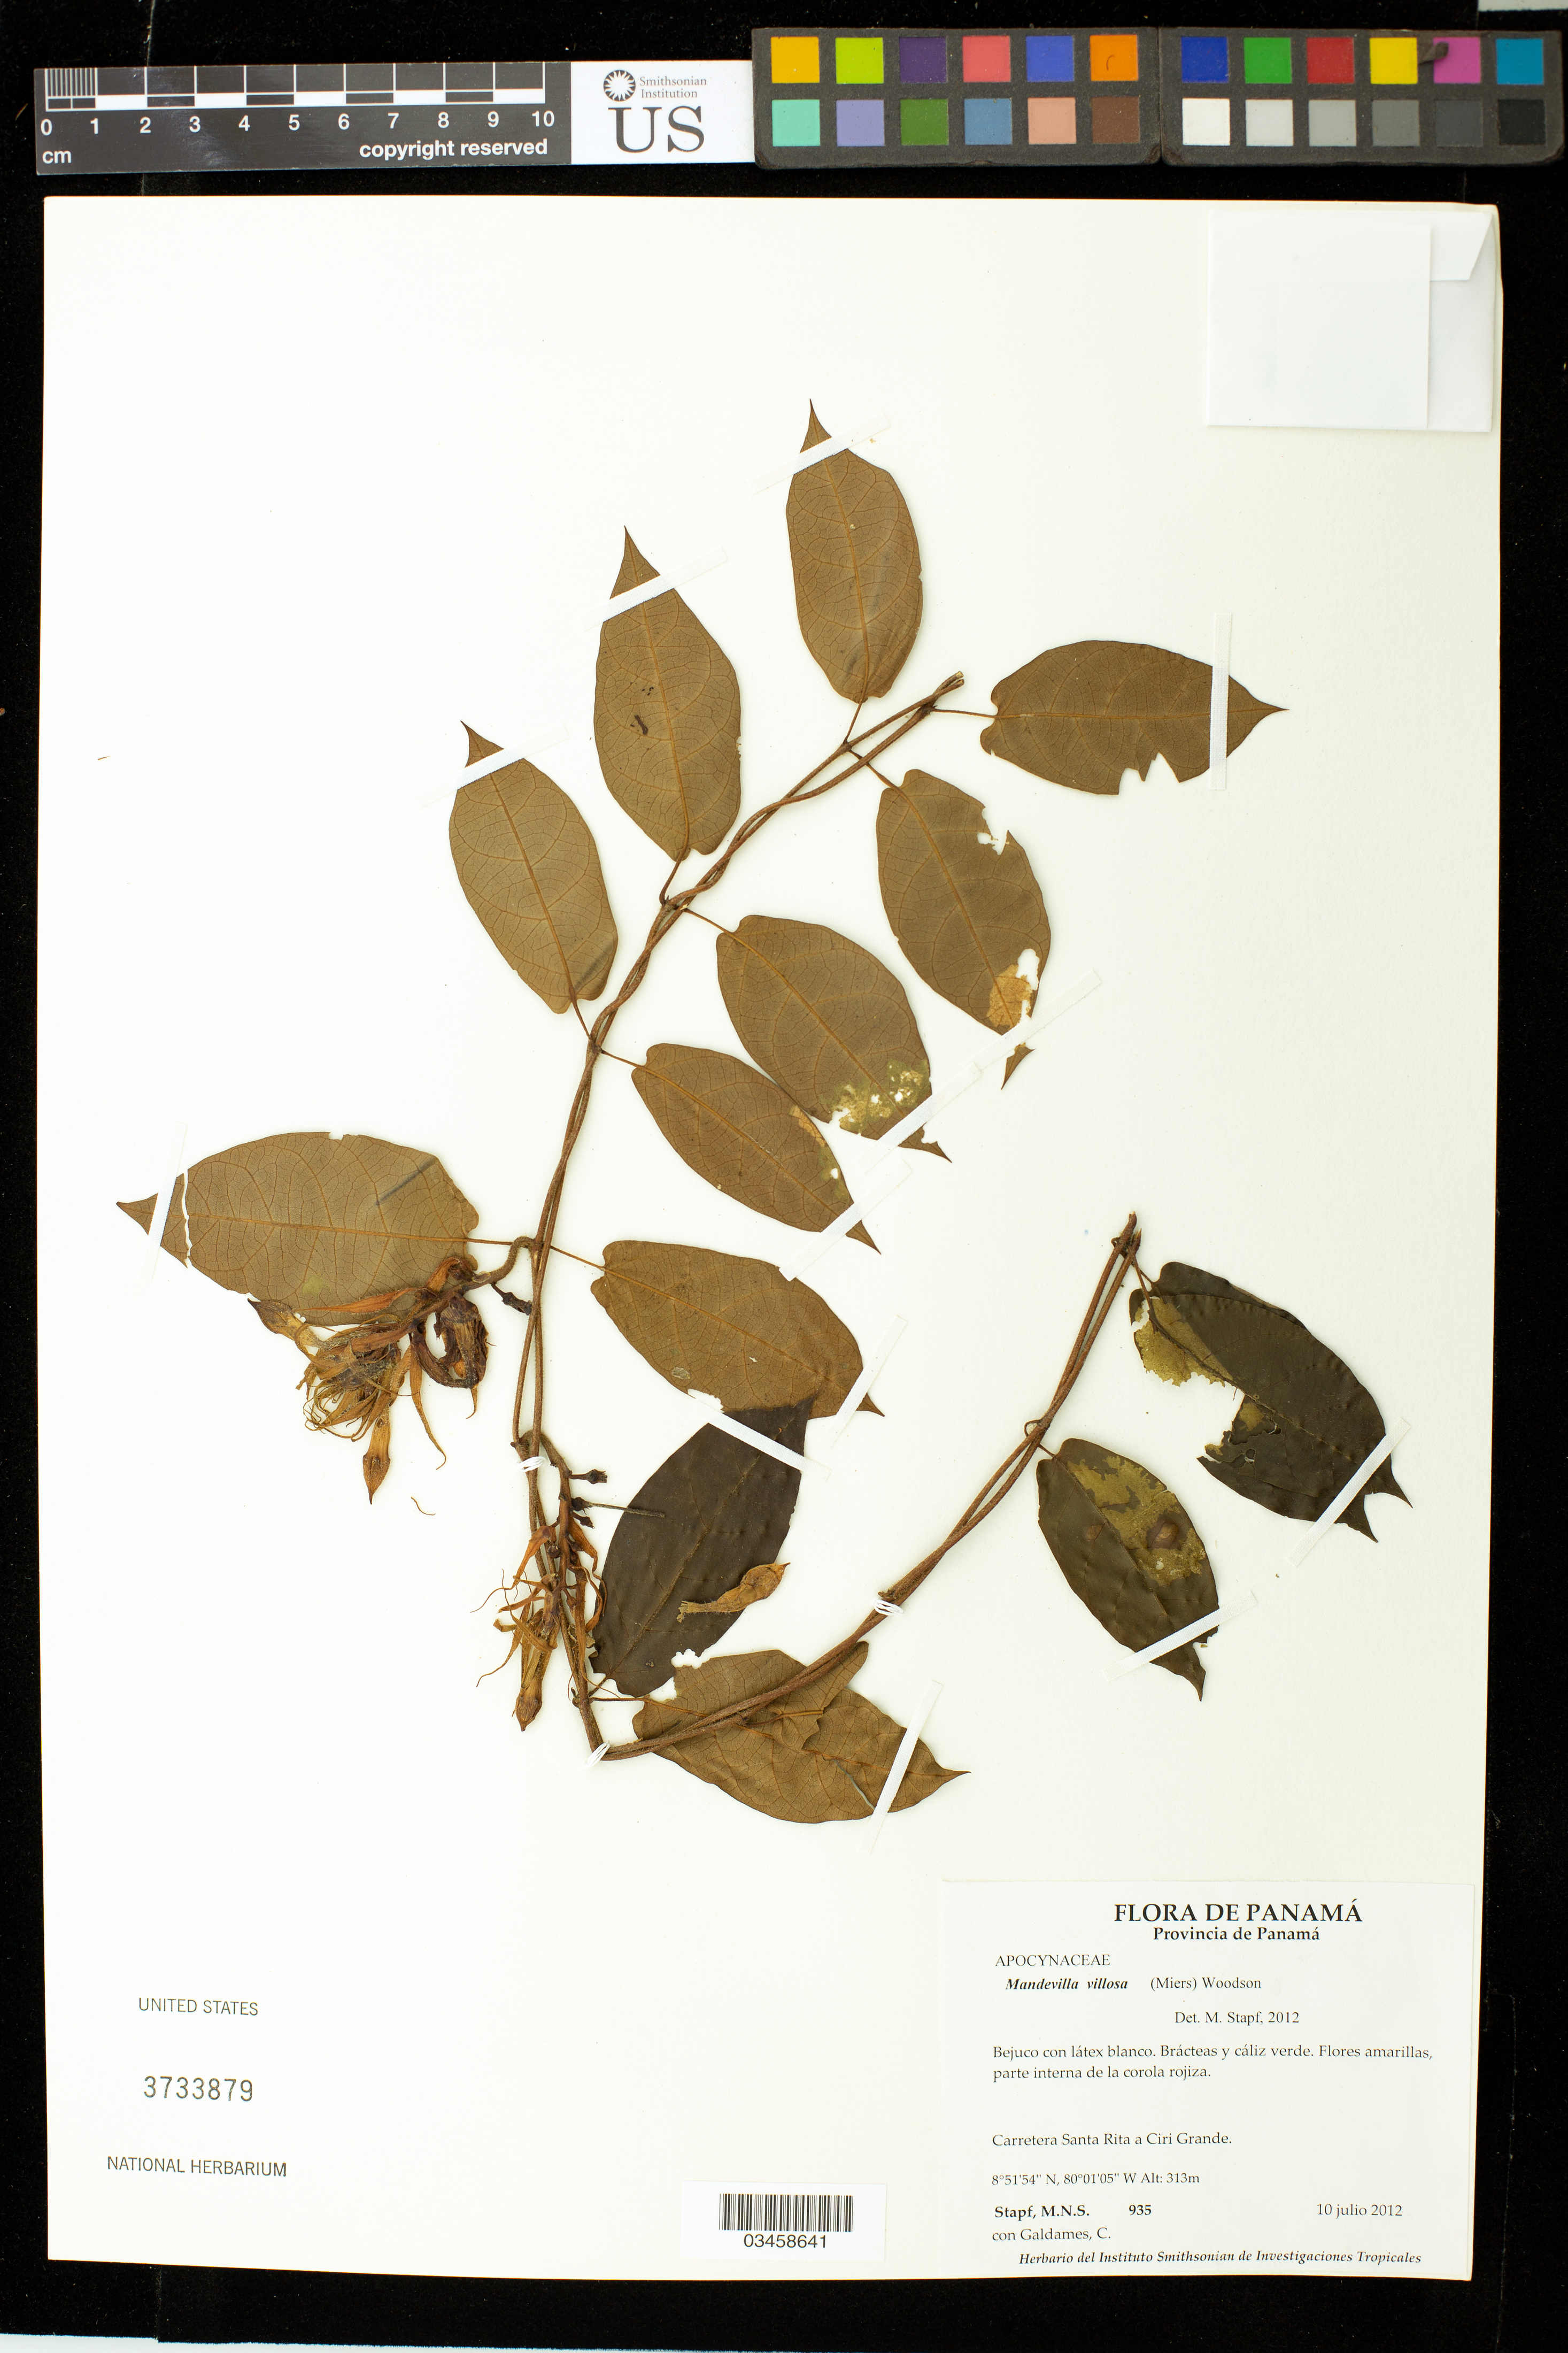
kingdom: Plantae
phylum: Tracheophyta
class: Magnoliopsida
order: Gentianales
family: Apocynaceae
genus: Mandevilla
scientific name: Mandevilla villosa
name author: (Miers) Woodson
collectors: M. Stapf & C. Galdames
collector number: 935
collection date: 2012-07-10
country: Panama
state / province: Panama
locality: Carretera Santa Rita a Ciri Grande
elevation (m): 313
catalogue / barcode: US 3733879